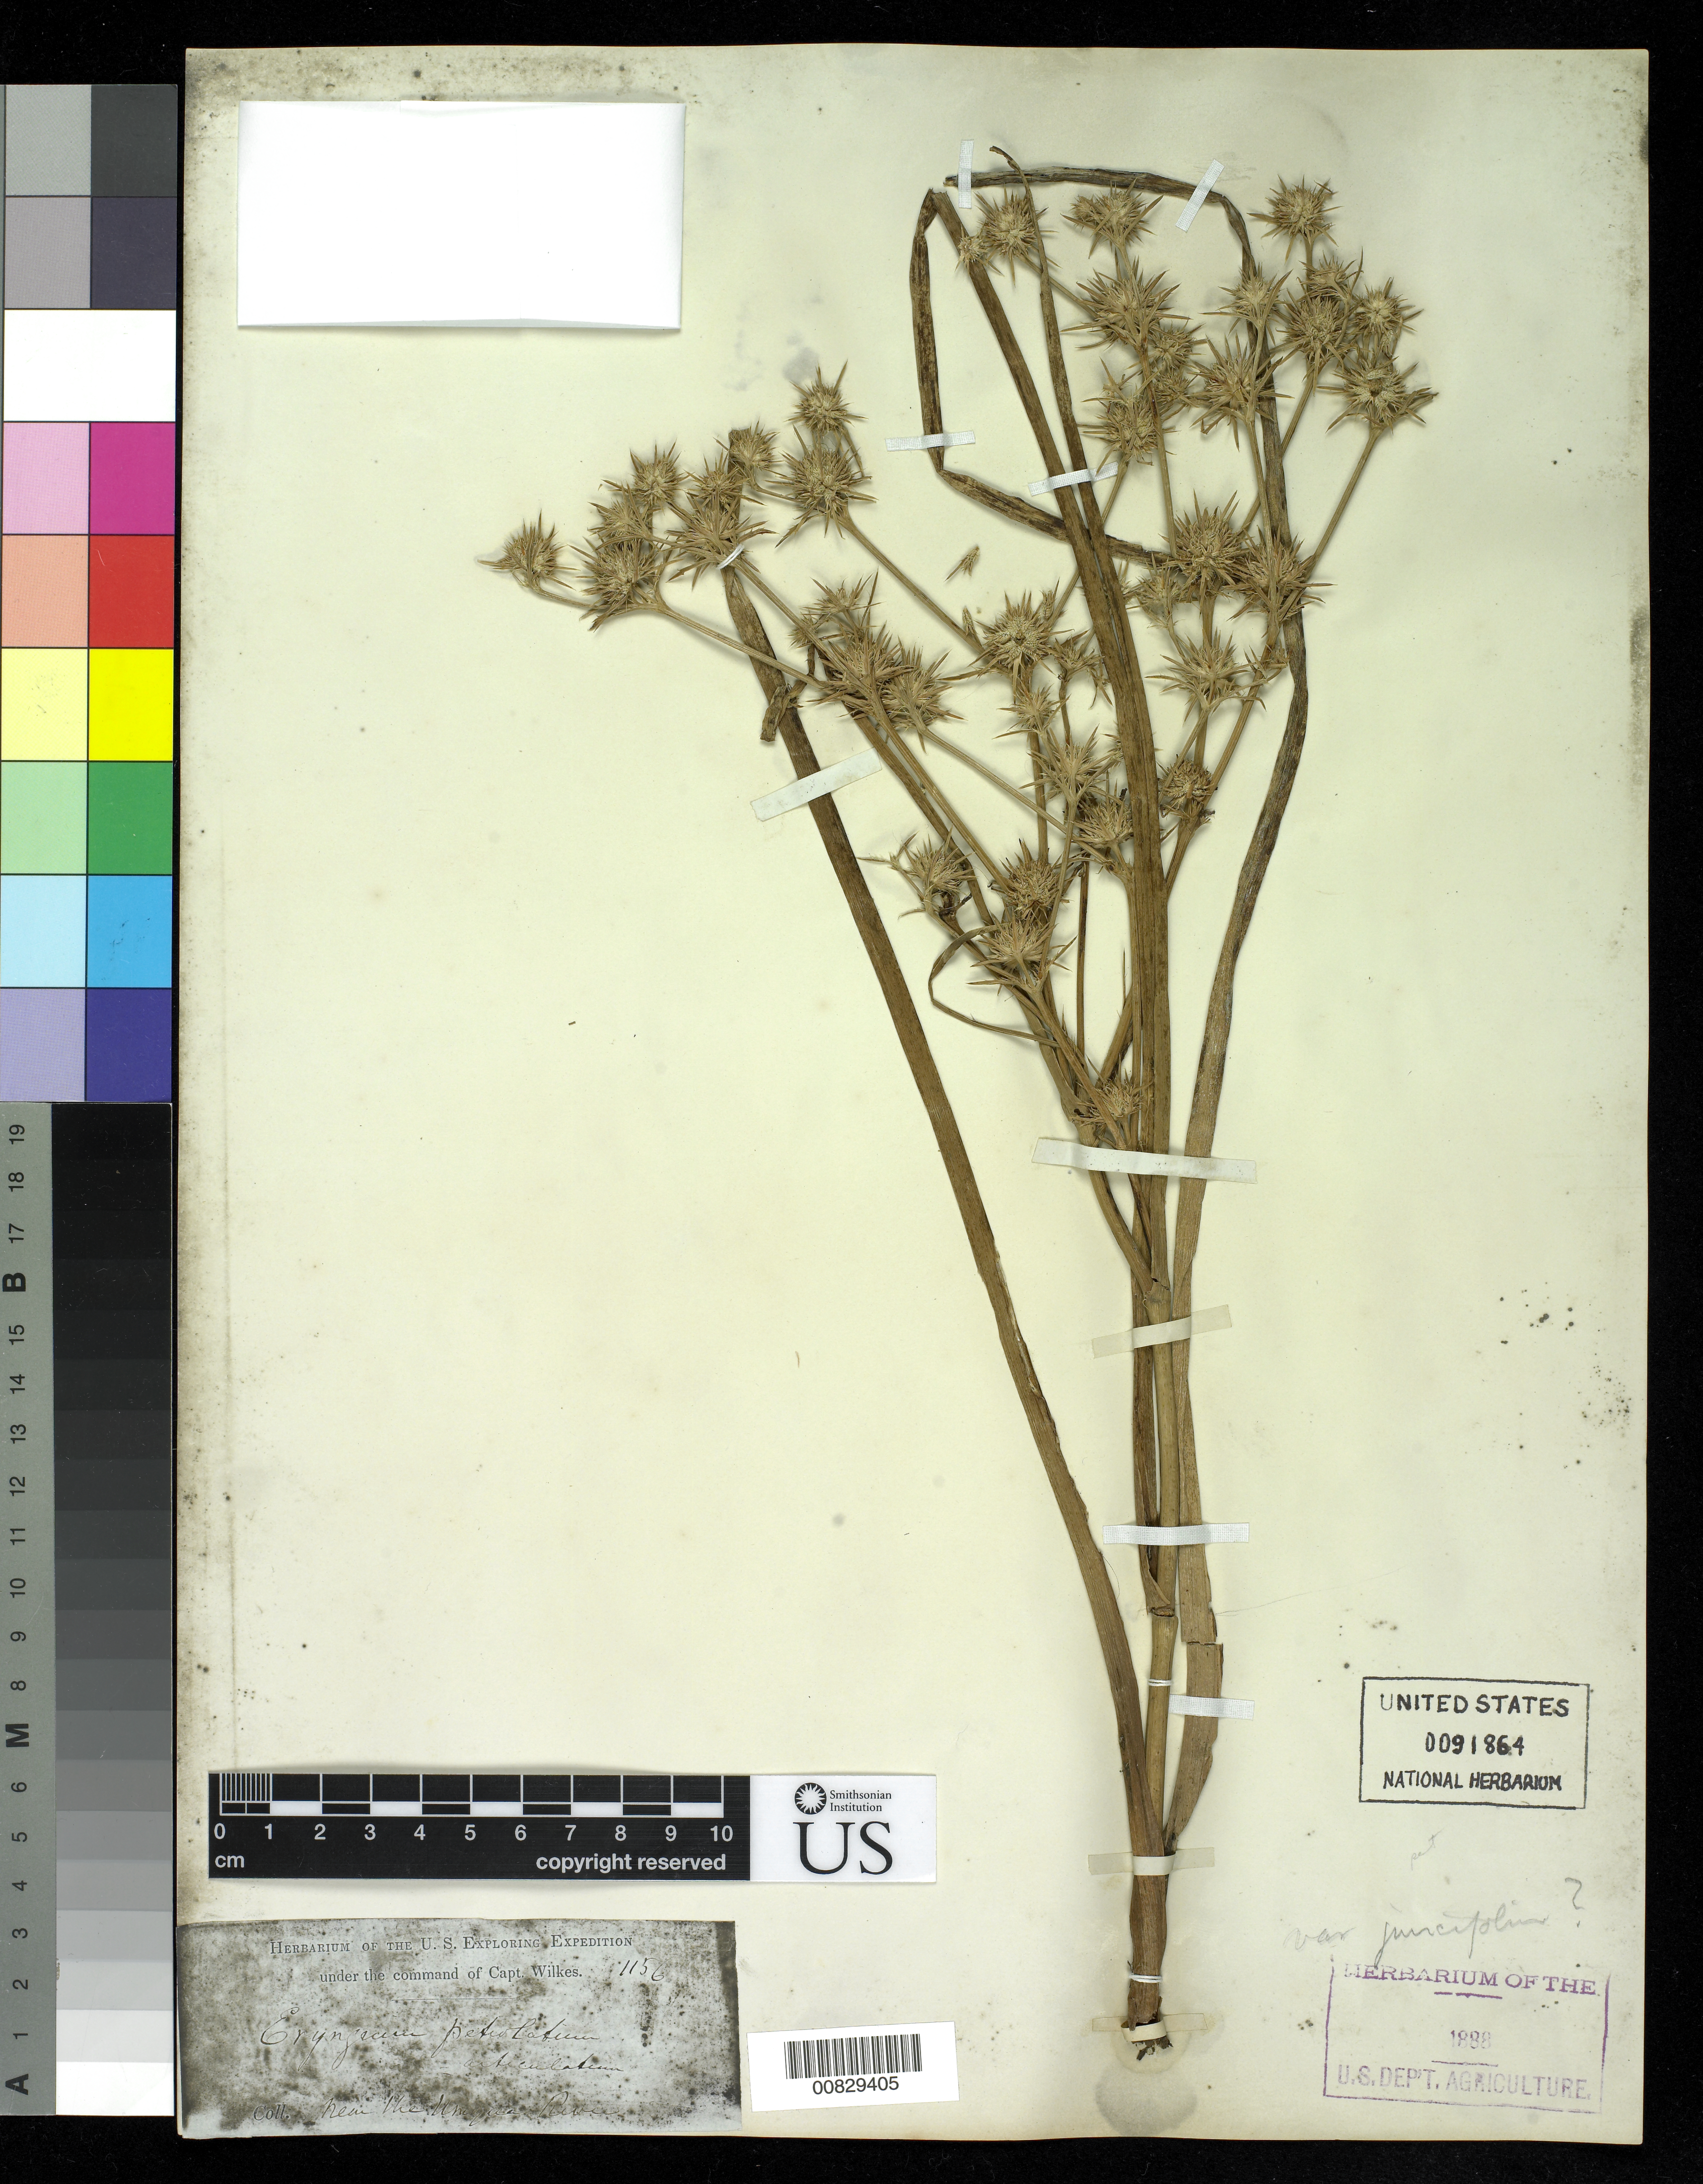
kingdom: Plantae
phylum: Tracheophyta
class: Magnoliopsida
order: Apiales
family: Apiaceae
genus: Eryngium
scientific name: Eryngium petiolatum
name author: Hook.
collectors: Wilkes Explor. Exped.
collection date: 1838/1842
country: United States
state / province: Oregon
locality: Near the Umpqua River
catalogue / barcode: US 91864